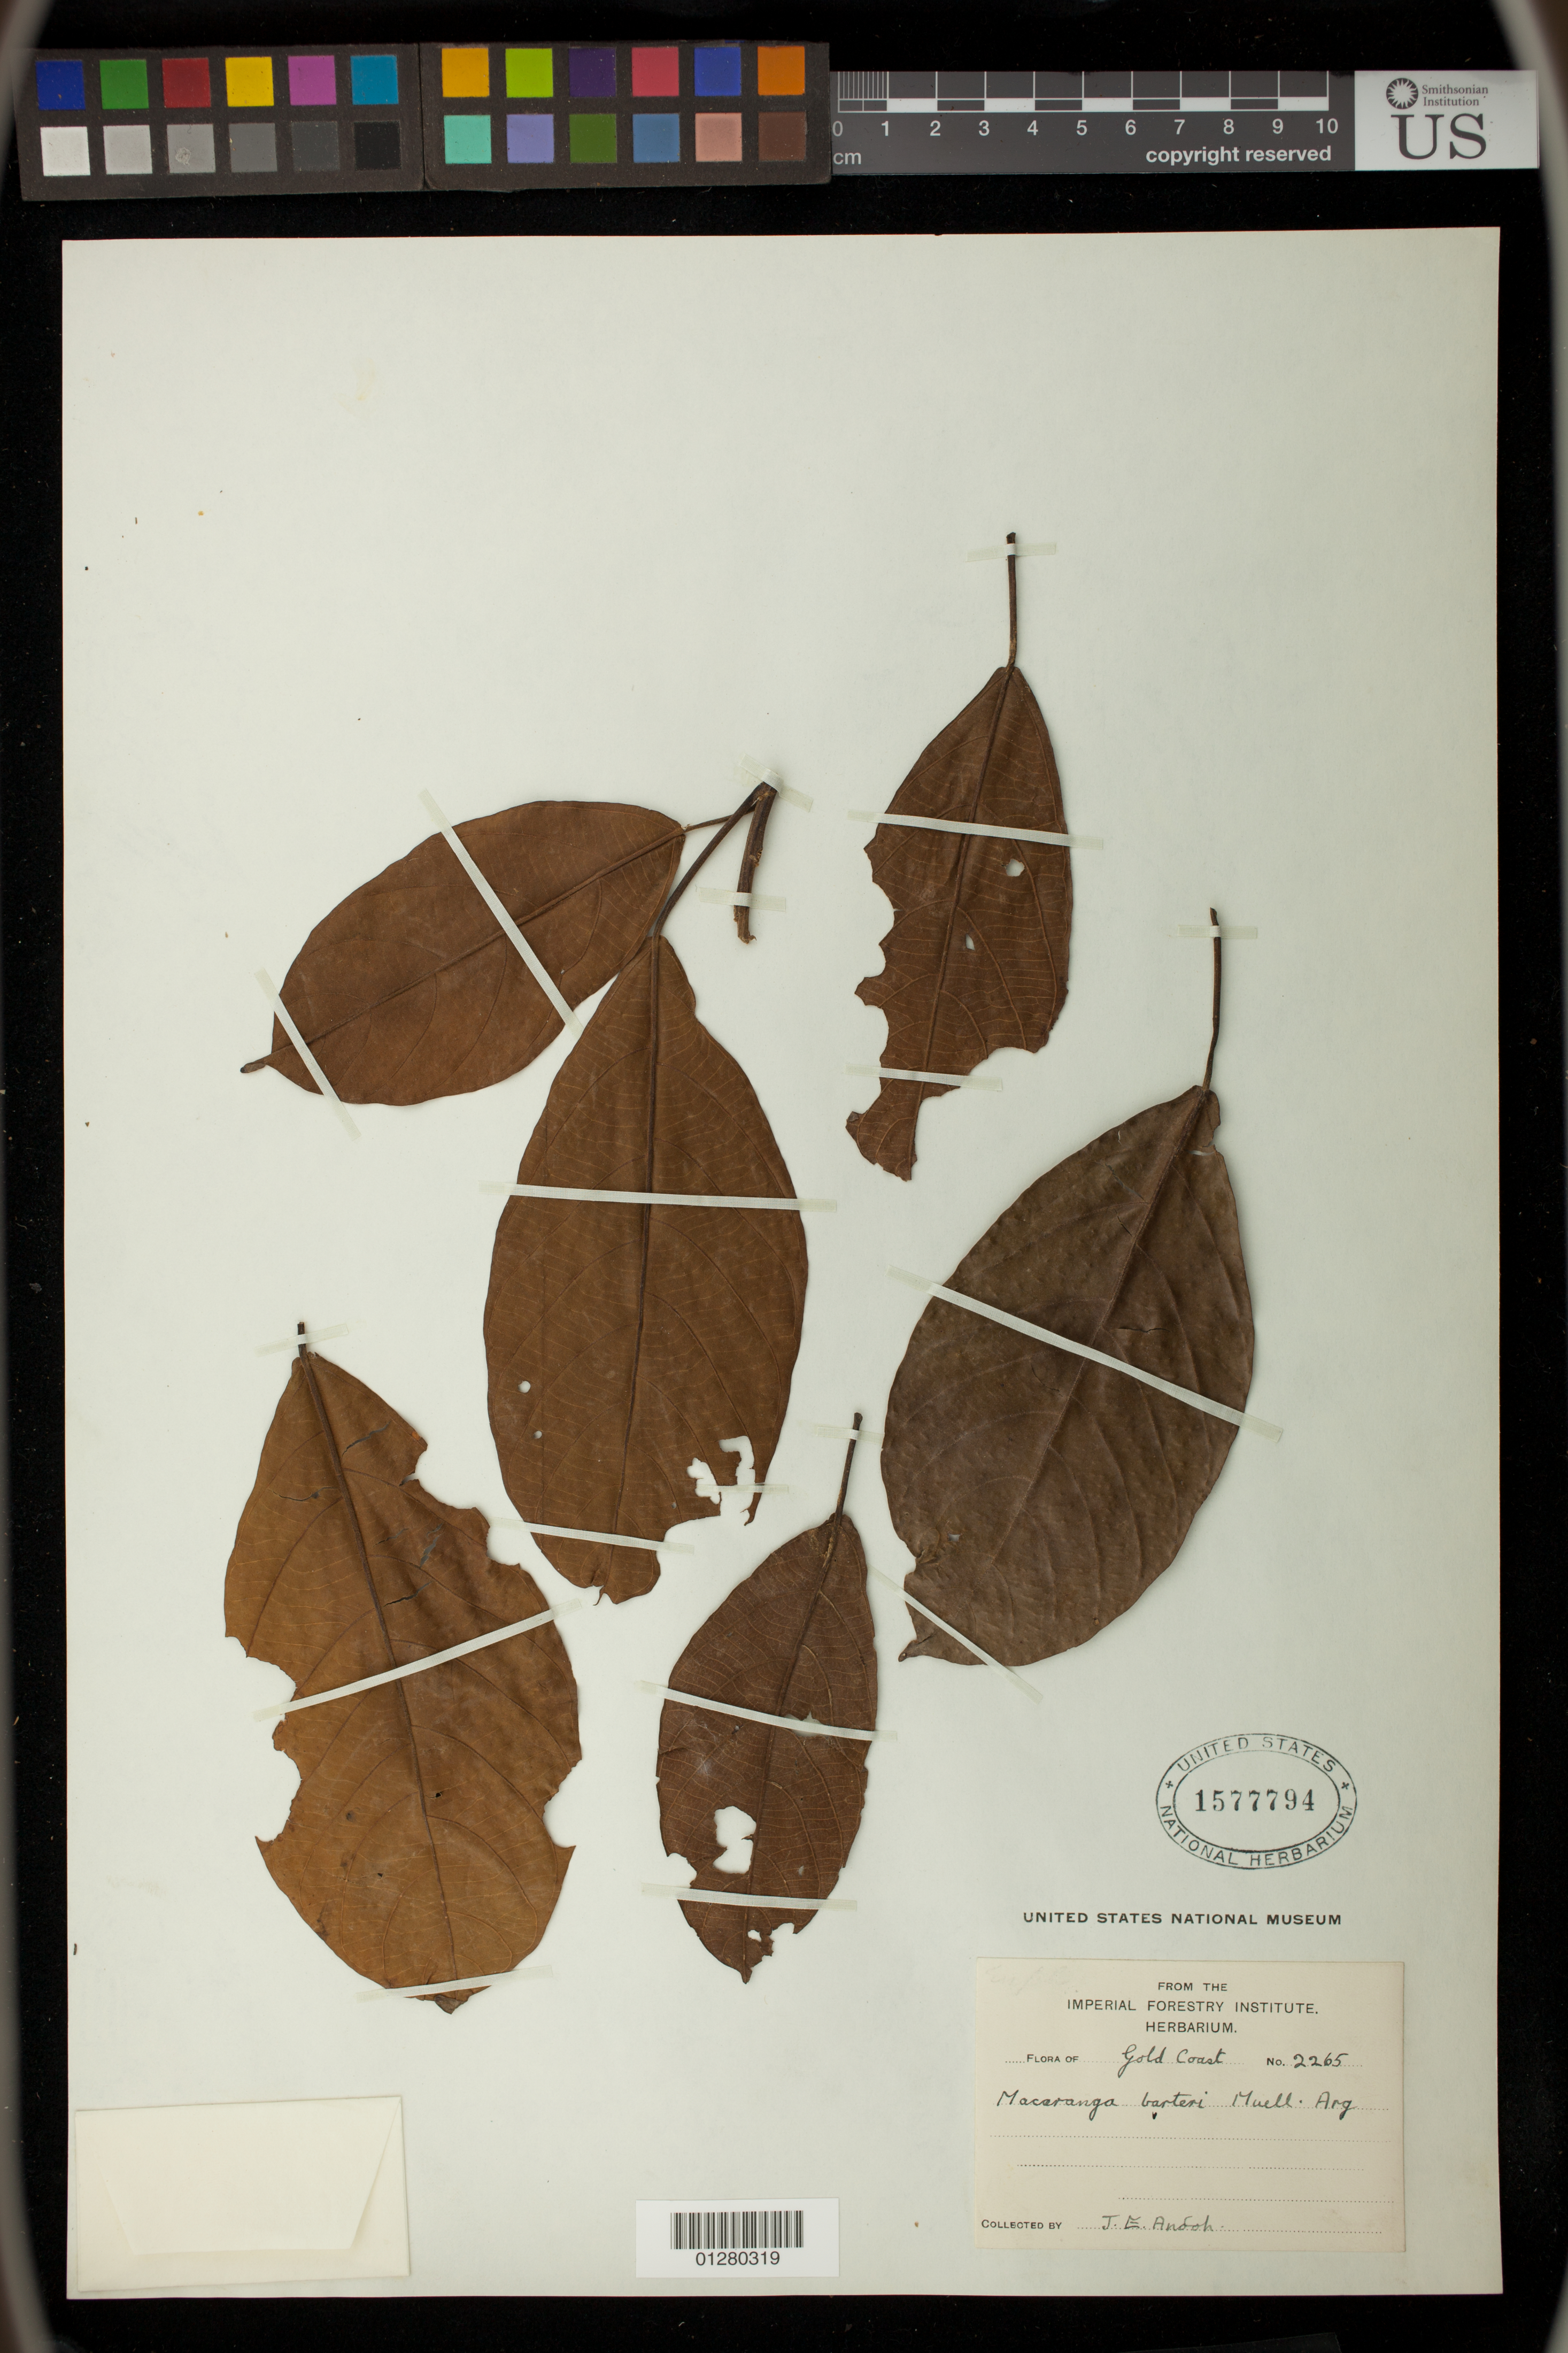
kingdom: Plantae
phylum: Tracheophyta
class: Magnoliopsida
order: Malpighiales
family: Euphorbiaceae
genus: Macaranga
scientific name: Macaranga barteri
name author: Müll. Arg.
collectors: J. Andoh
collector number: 2265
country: Nigeria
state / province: Rivers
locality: Gold Coast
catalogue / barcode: US 1577794